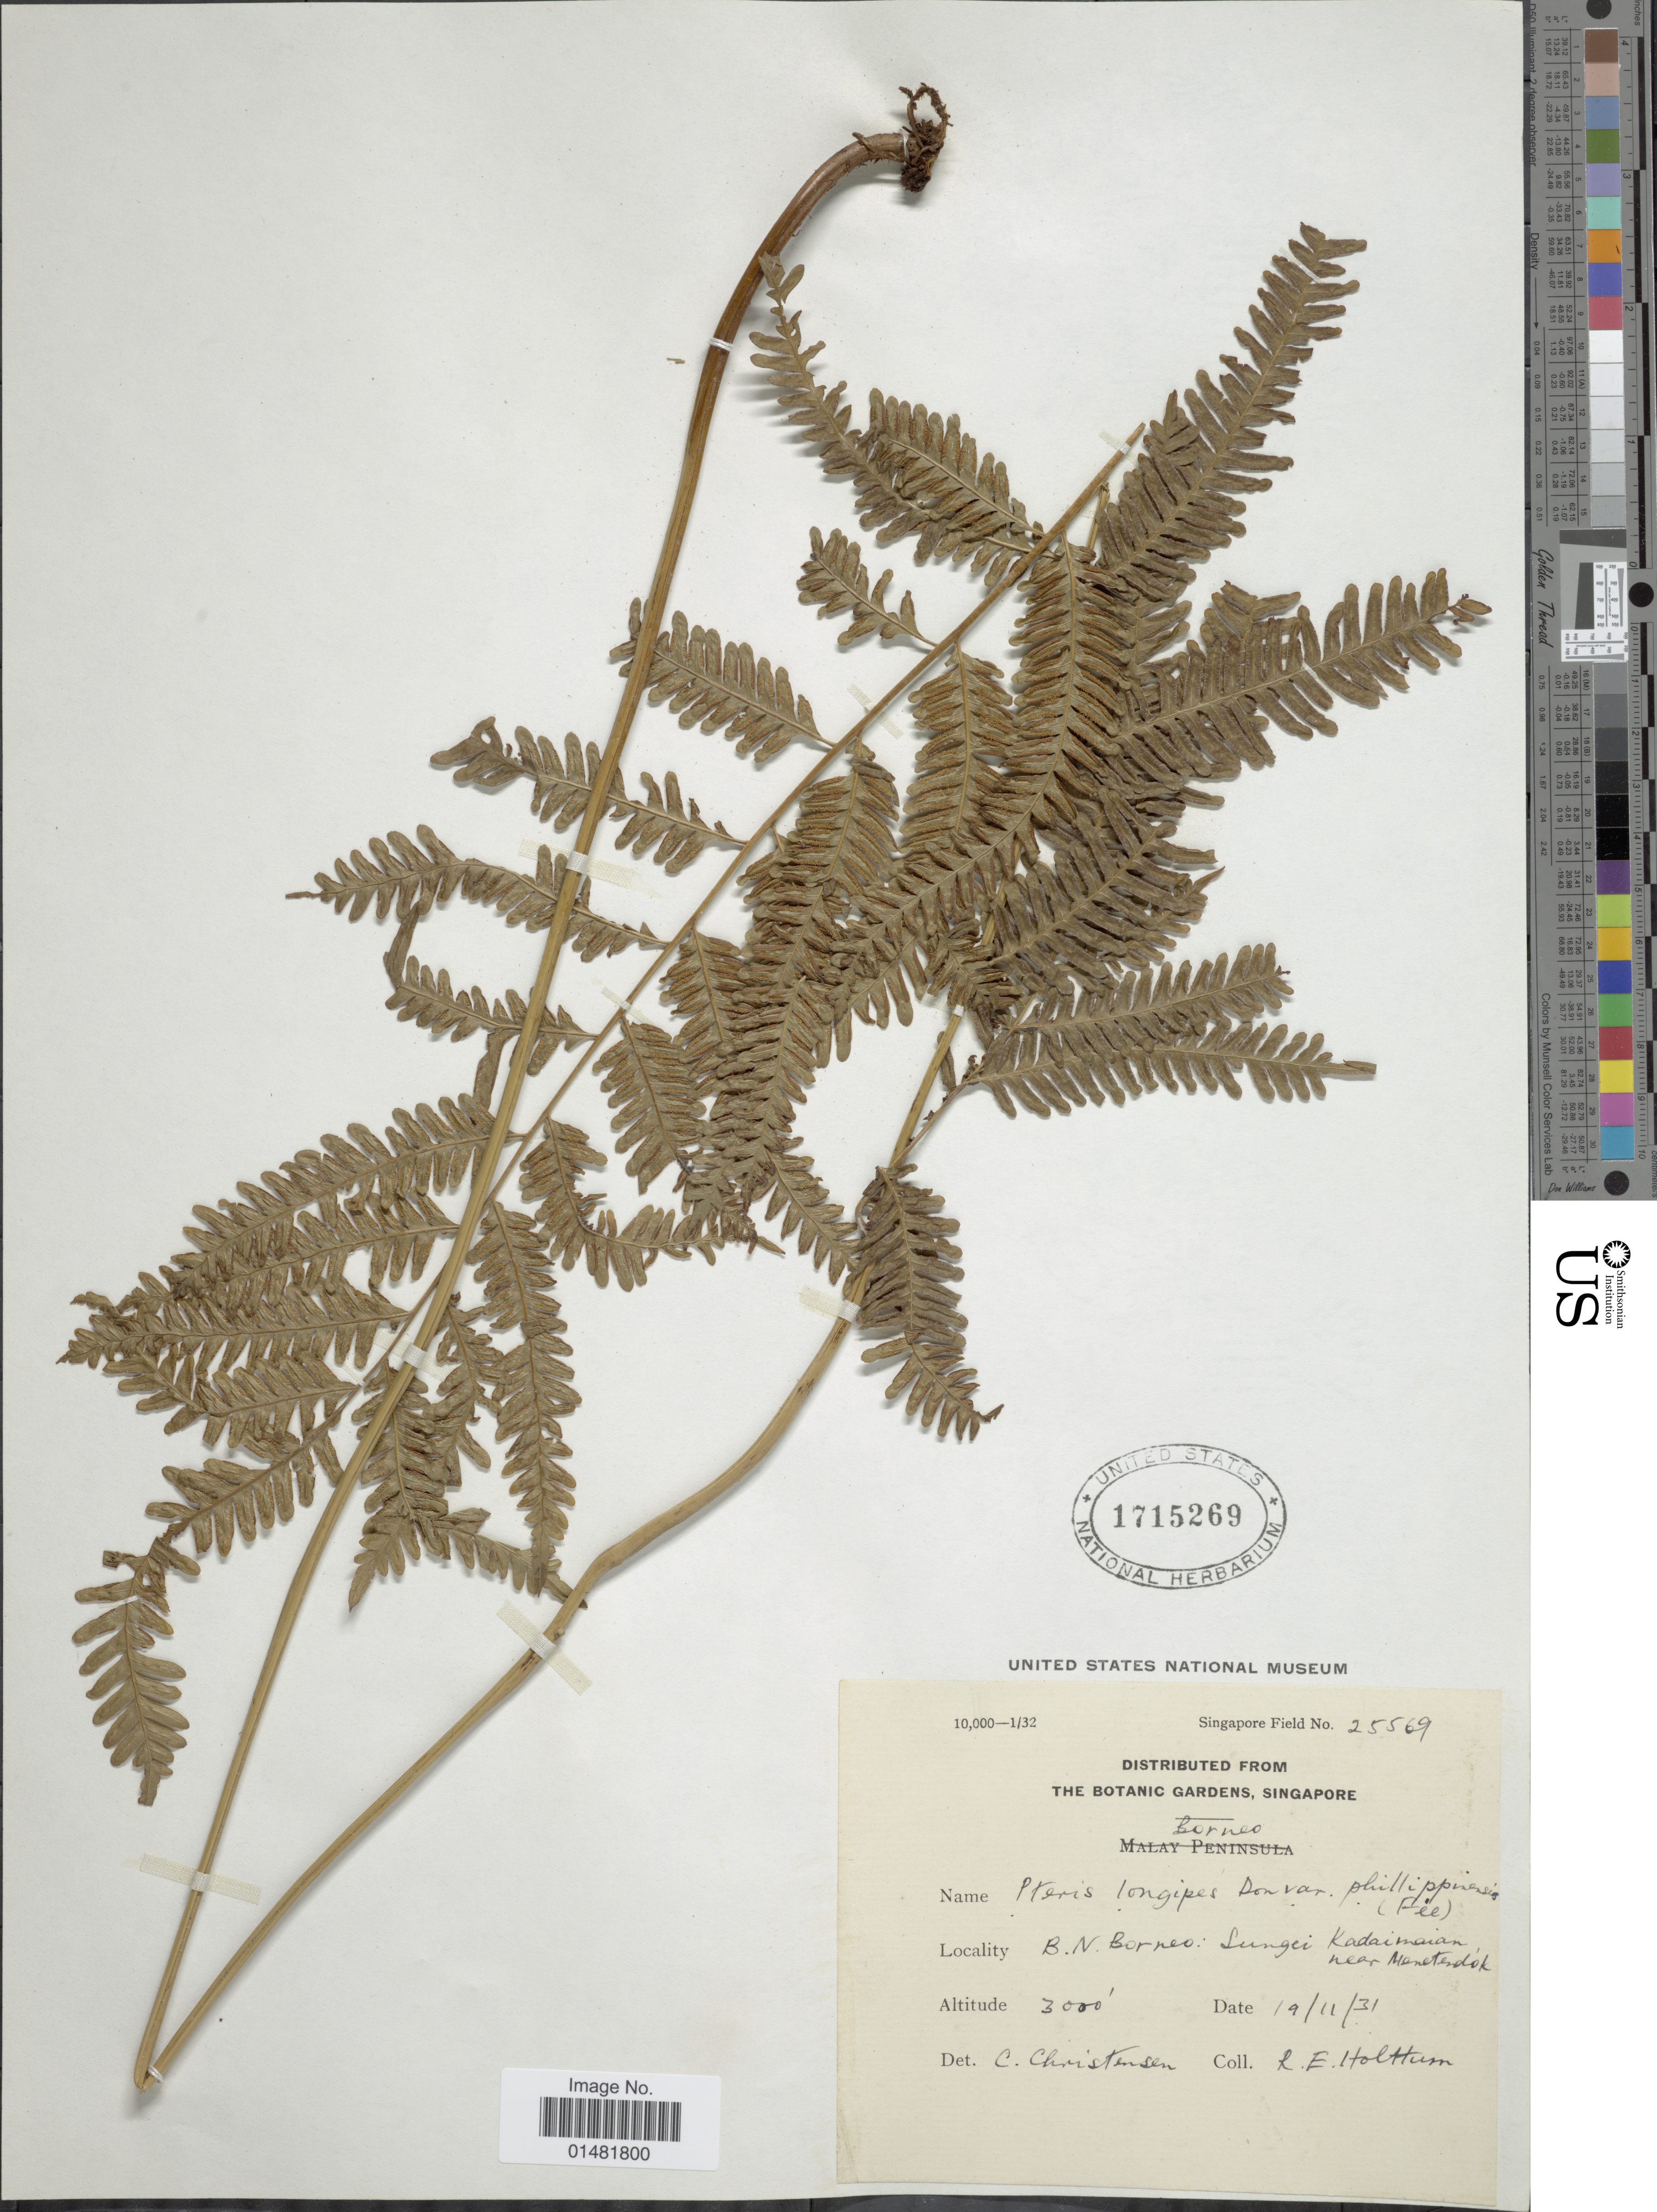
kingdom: Plantae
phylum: Tracheophyta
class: Polypodiopsida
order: Polypodiales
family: Pteridaceae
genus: Pteris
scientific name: Pteris longipes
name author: D. Don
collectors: R. E. Holttum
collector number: Singapore Field 25569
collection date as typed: Transcribed d/m/y: 19/11/31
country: Malaysia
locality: B.N. Borneo: Sungei Kadaimaian, near Meneterdok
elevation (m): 914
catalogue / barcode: US 1715269